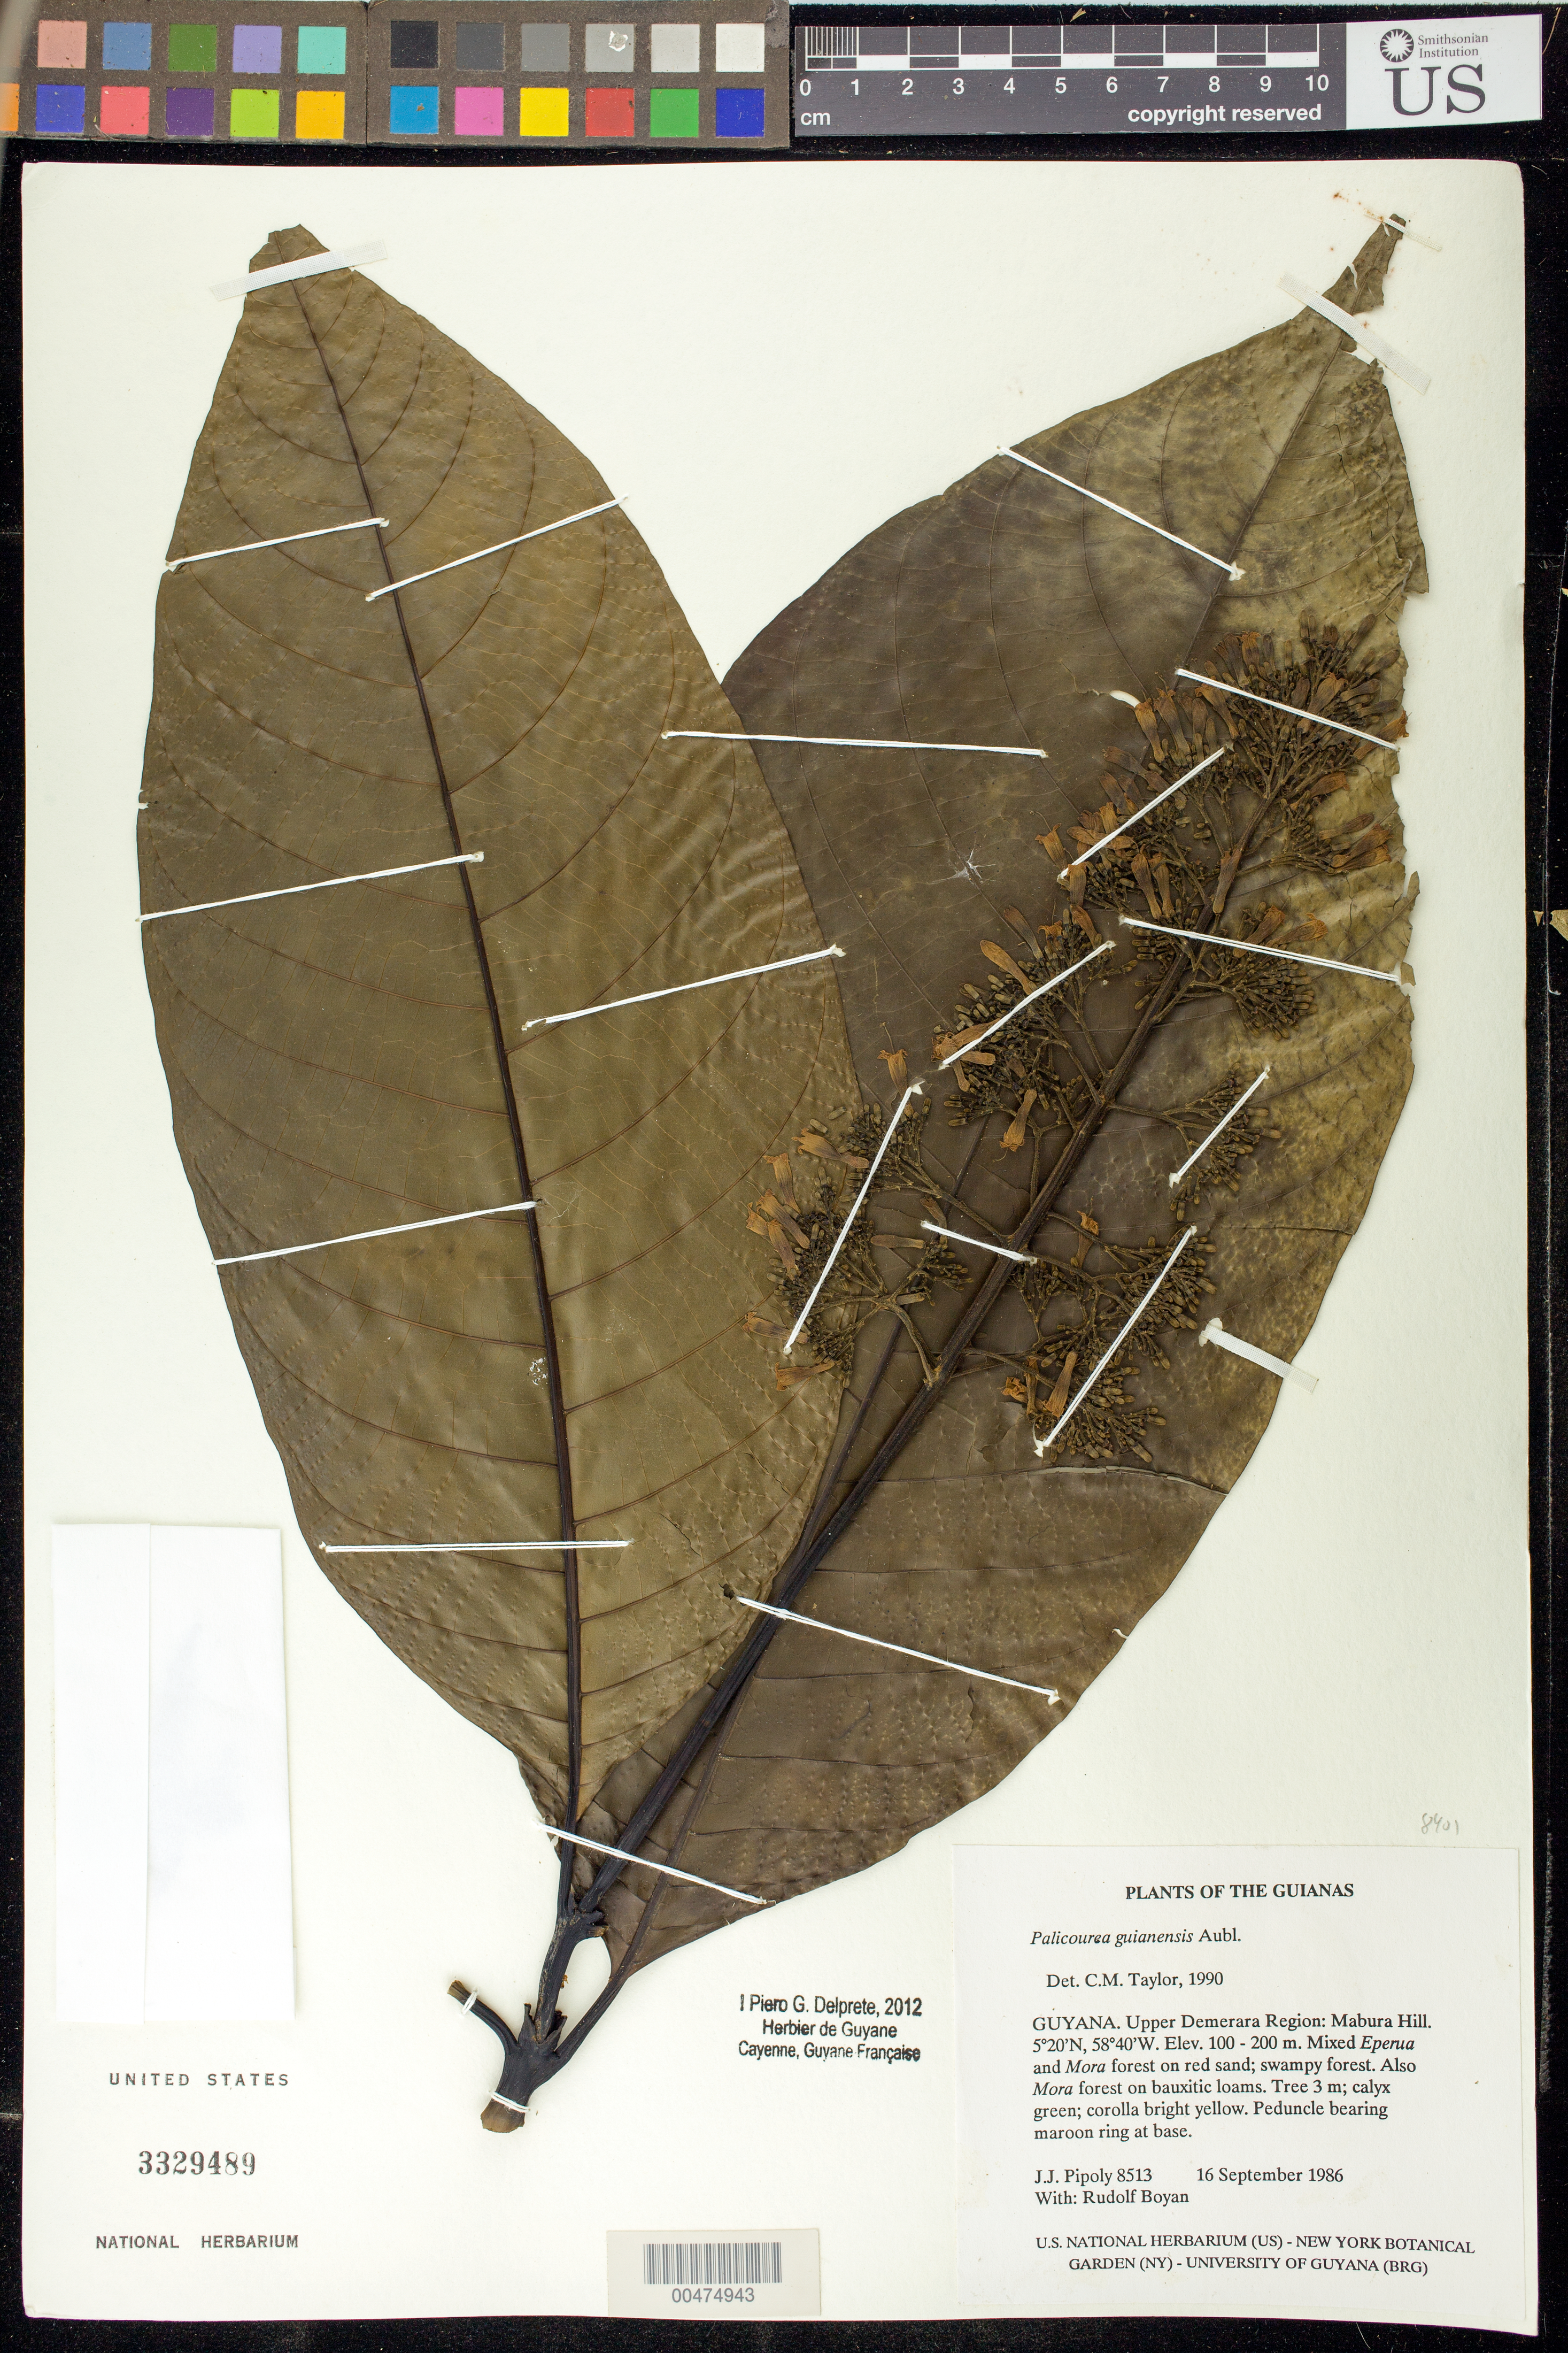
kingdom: Plantae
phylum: Tracheophyta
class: Magnoliopsida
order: Gentianales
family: Rubiaceae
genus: Palicourea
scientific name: Palicourea guianensis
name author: Aubl.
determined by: Taylor, Charlotte M.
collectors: J. J. Pipoly & R. Boyan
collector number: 8513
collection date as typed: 16 September 1986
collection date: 1986-09-16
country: Guyana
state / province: U. Demerara-Berbice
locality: Mabura Hill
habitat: Mixed Eperua and Mora forest on red sand; swampy forest. Also Mora forest on bauxitic loams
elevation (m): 100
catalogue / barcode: US 3329489